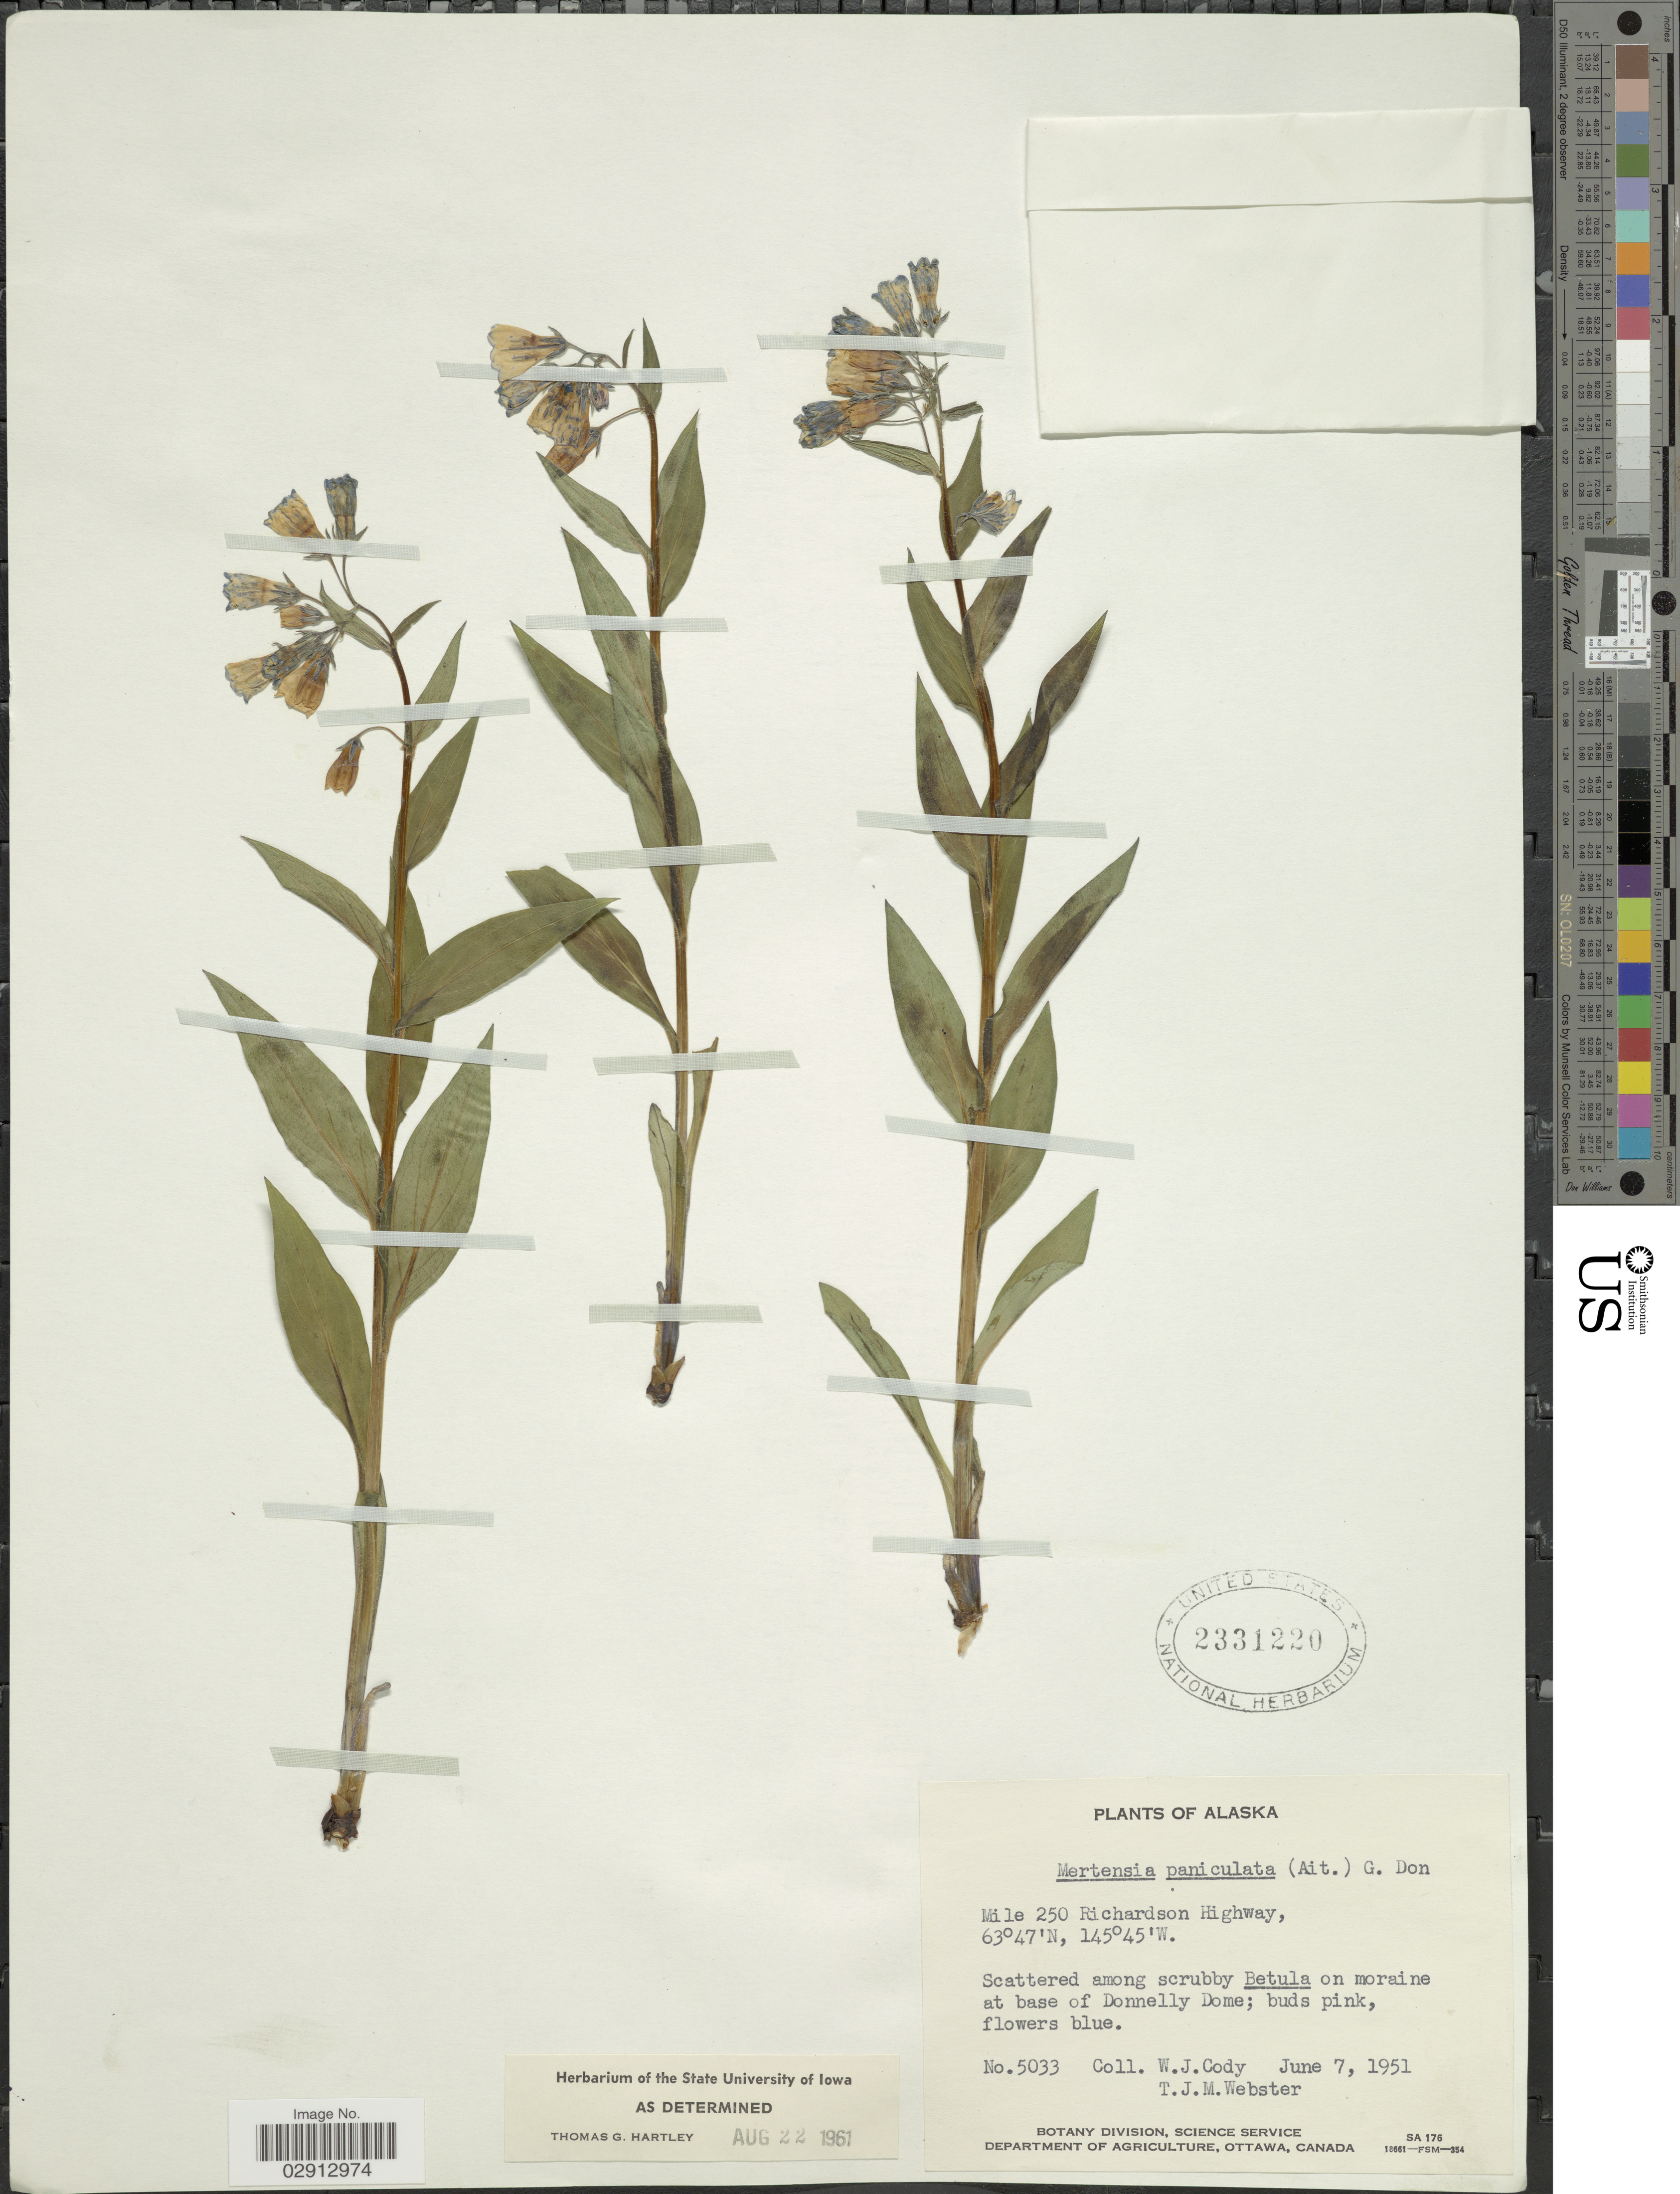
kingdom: Plantae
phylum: Tracheophyta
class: Magnoliopsida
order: Boraginales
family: Boraginaceae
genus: Mertensia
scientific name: Mertensia paniculata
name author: (Aiton) G. Don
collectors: W. Cody & T. J. Webster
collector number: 5033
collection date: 1951-06-07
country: United States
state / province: Alaska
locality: Mile 250 Richardson Highway. At base of Donnelly Dome.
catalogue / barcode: US 2331220